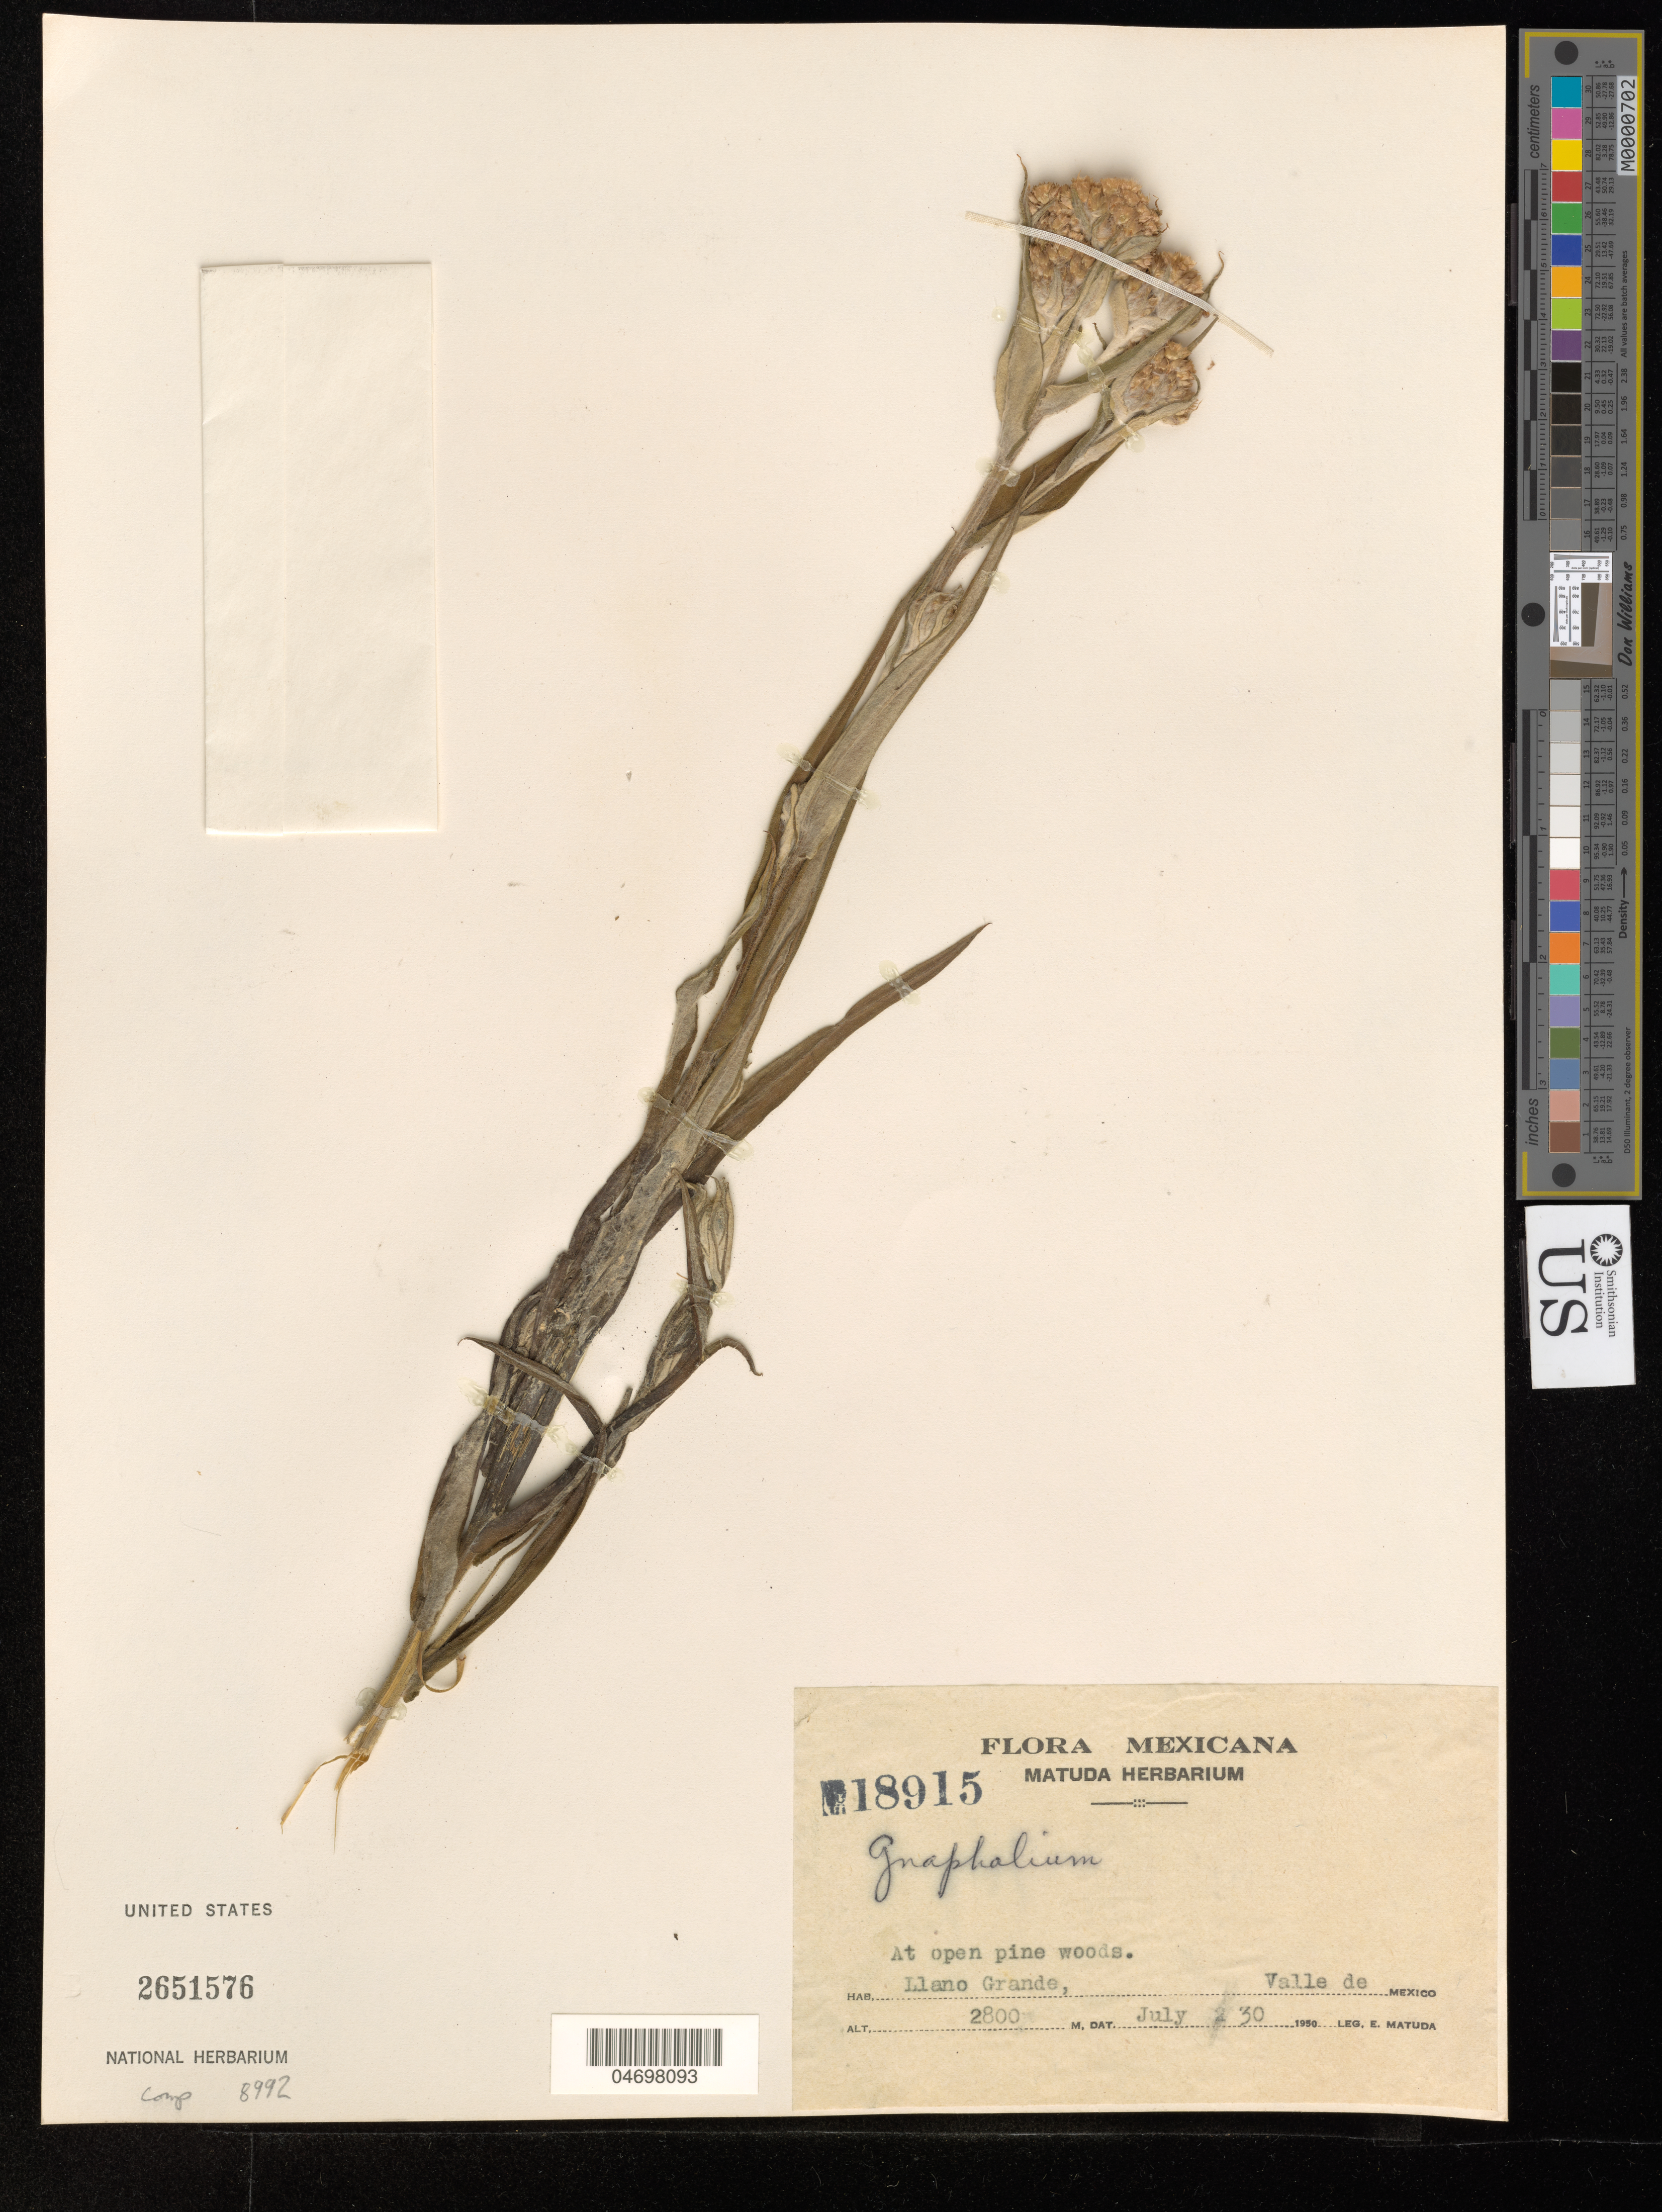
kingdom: Plantae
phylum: Tracheophyta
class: Magnoliopsida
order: Asterales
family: Asteraceae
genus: Pseudognaphalium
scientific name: Pseudognaphalium liebmannii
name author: (Sch. Bip. ex Klatt) Anderb.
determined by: Nesom, Guy L.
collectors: E. Matuda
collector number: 18915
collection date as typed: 30 Jul 1950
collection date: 1950-07-30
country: Mexico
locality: C. de Llano Grande, Valle de Mexico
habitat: At open pine woods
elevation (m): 2800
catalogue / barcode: US 2651576